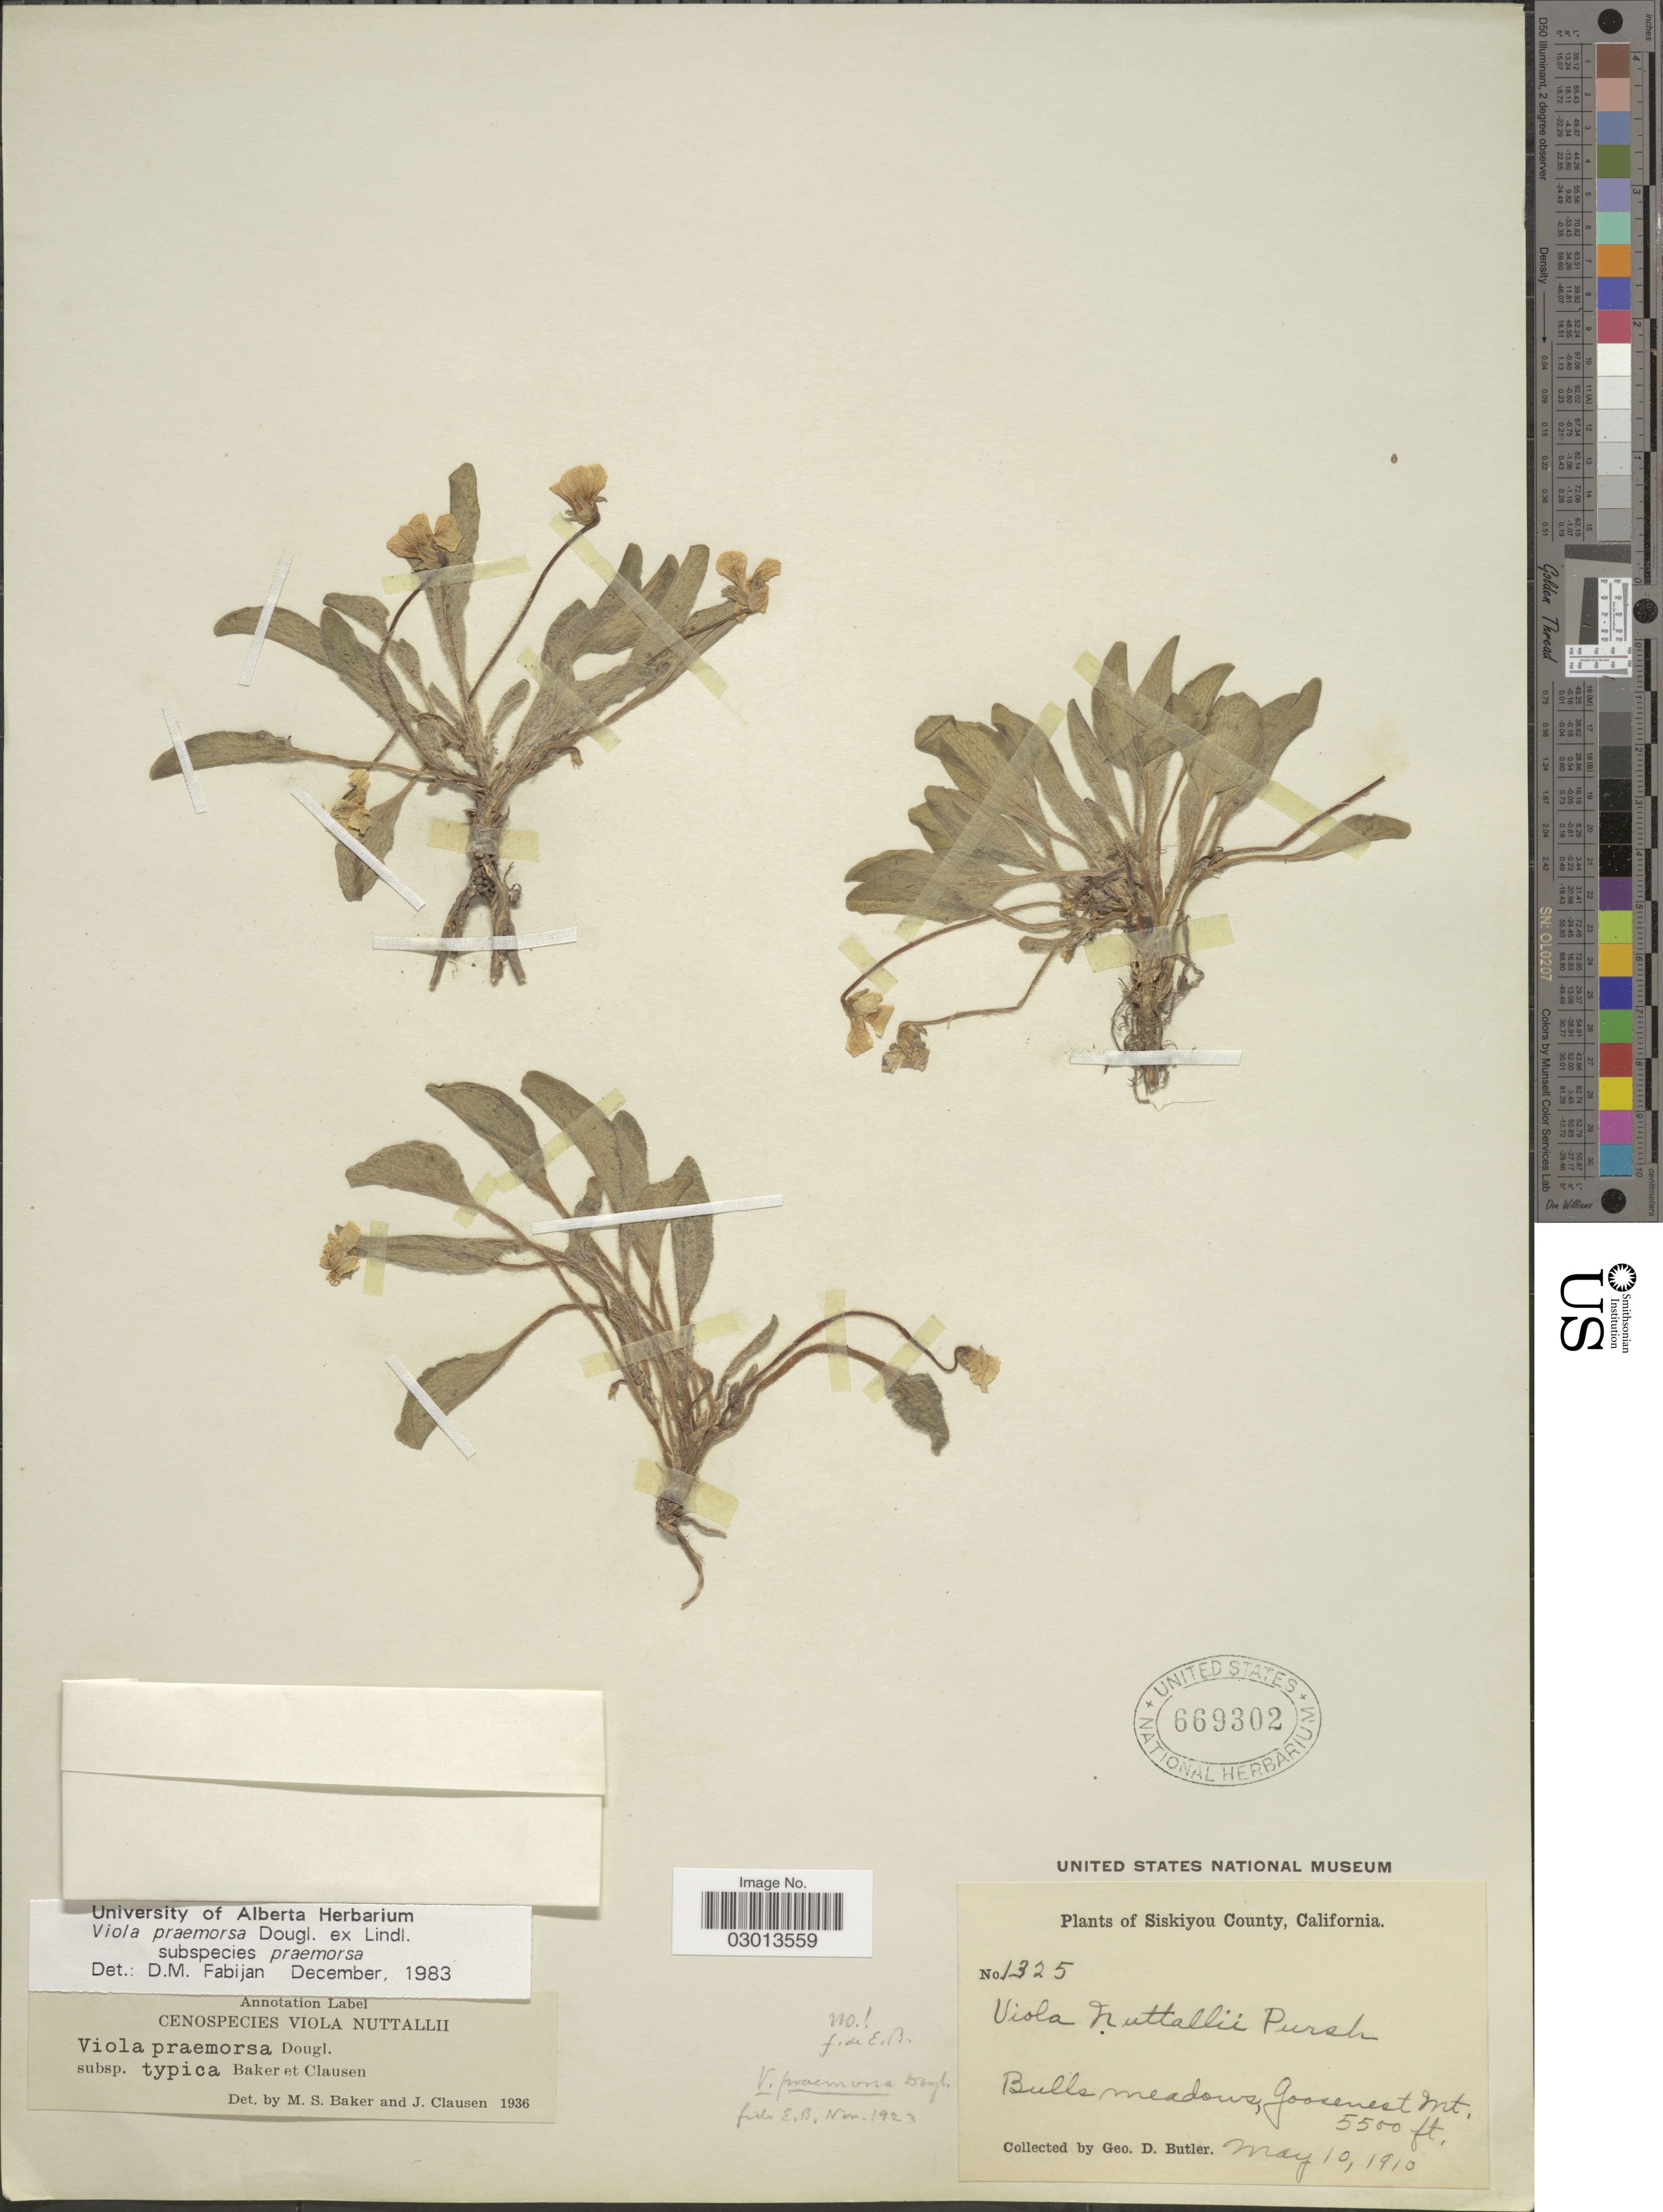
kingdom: Plantae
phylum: Tracheophyta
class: Magnoliopsida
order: Malpighiales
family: Violaceae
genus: Viola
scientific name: Viola praemorsa subsp. praemorsa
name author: Douglas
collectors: G. D. Butler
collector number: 1325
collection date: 1910-05-10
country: United States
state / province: California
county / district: Siskiyou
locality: Siskiyou County. Bulls meadows, Goosenest Mt.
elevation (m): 1676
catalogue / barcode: US 669302